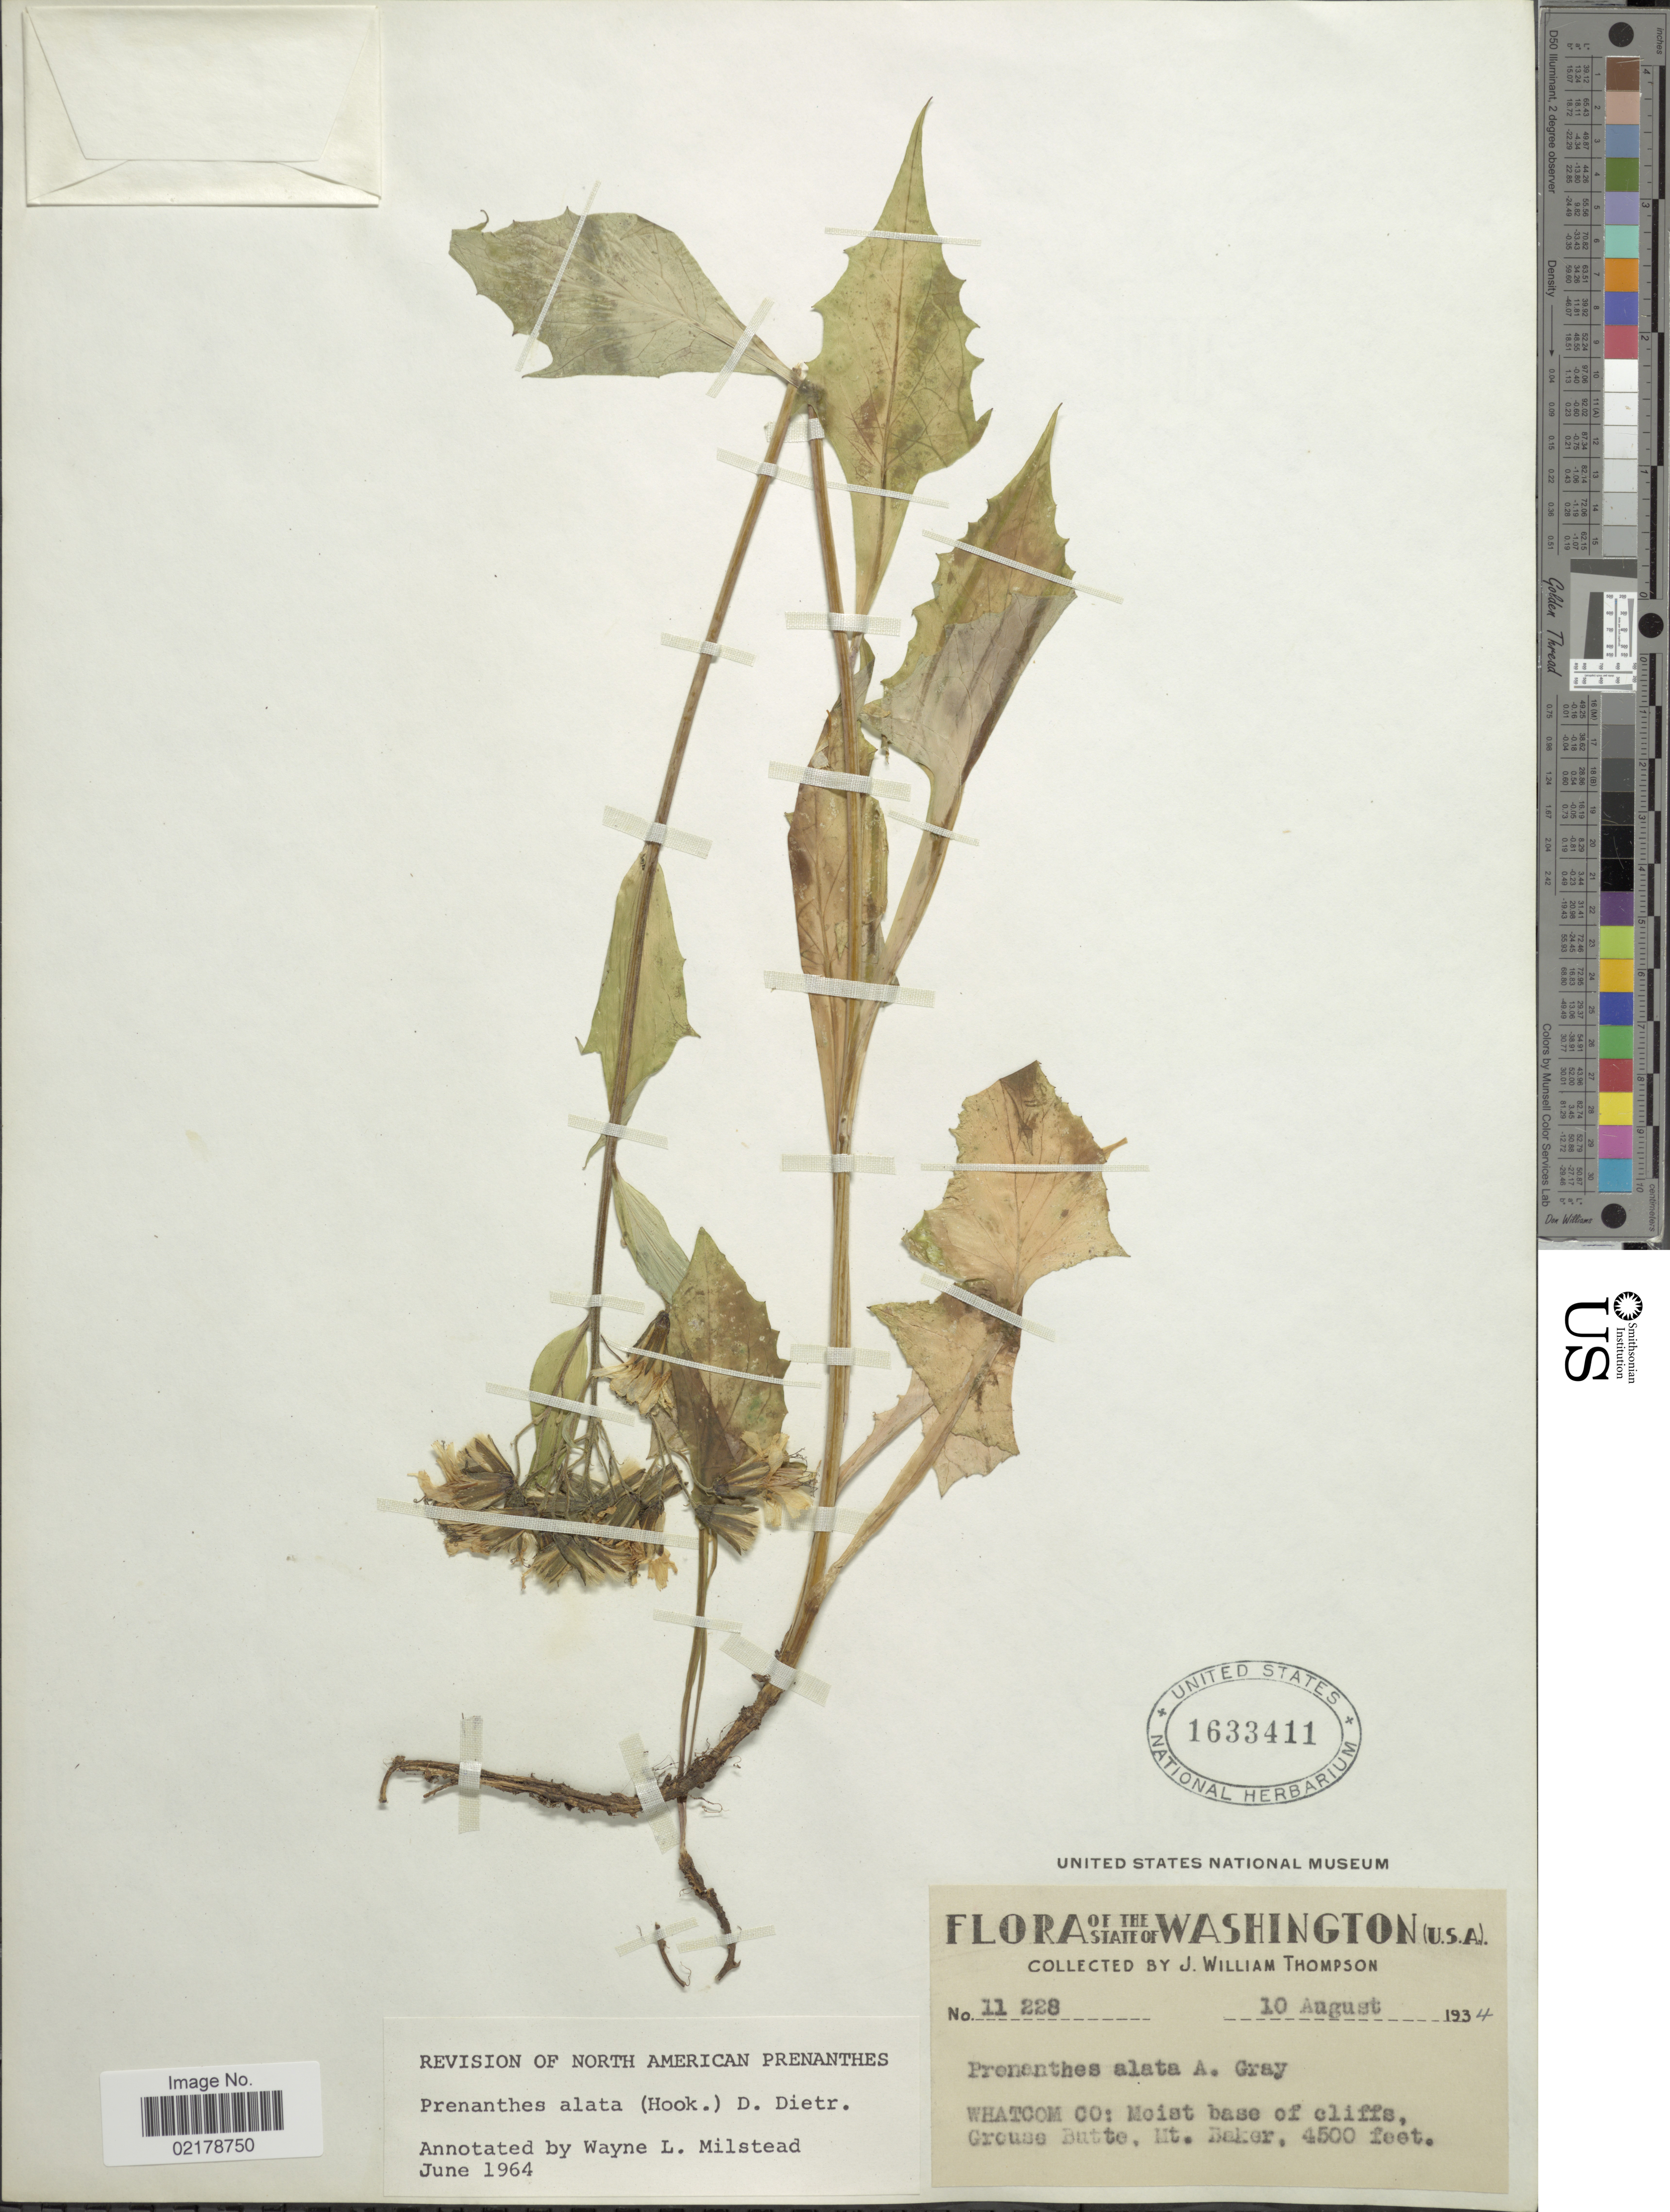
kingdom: Plantae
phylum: Tracheophyta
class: Magnoliopsida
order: Asterales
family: Asteraceae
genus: Nabalus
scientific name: Nabalus alatus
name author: Hook.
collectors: J. W. Thompson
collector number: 11228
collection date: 1934-08-10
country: United States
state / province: Washington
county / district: Whatcom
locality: State of Washington (U.S.A.). Whatcom Co: Moist base of cliffs, Grouse Butte, Mt. Baker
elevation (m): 1372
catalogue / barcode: US 1633411